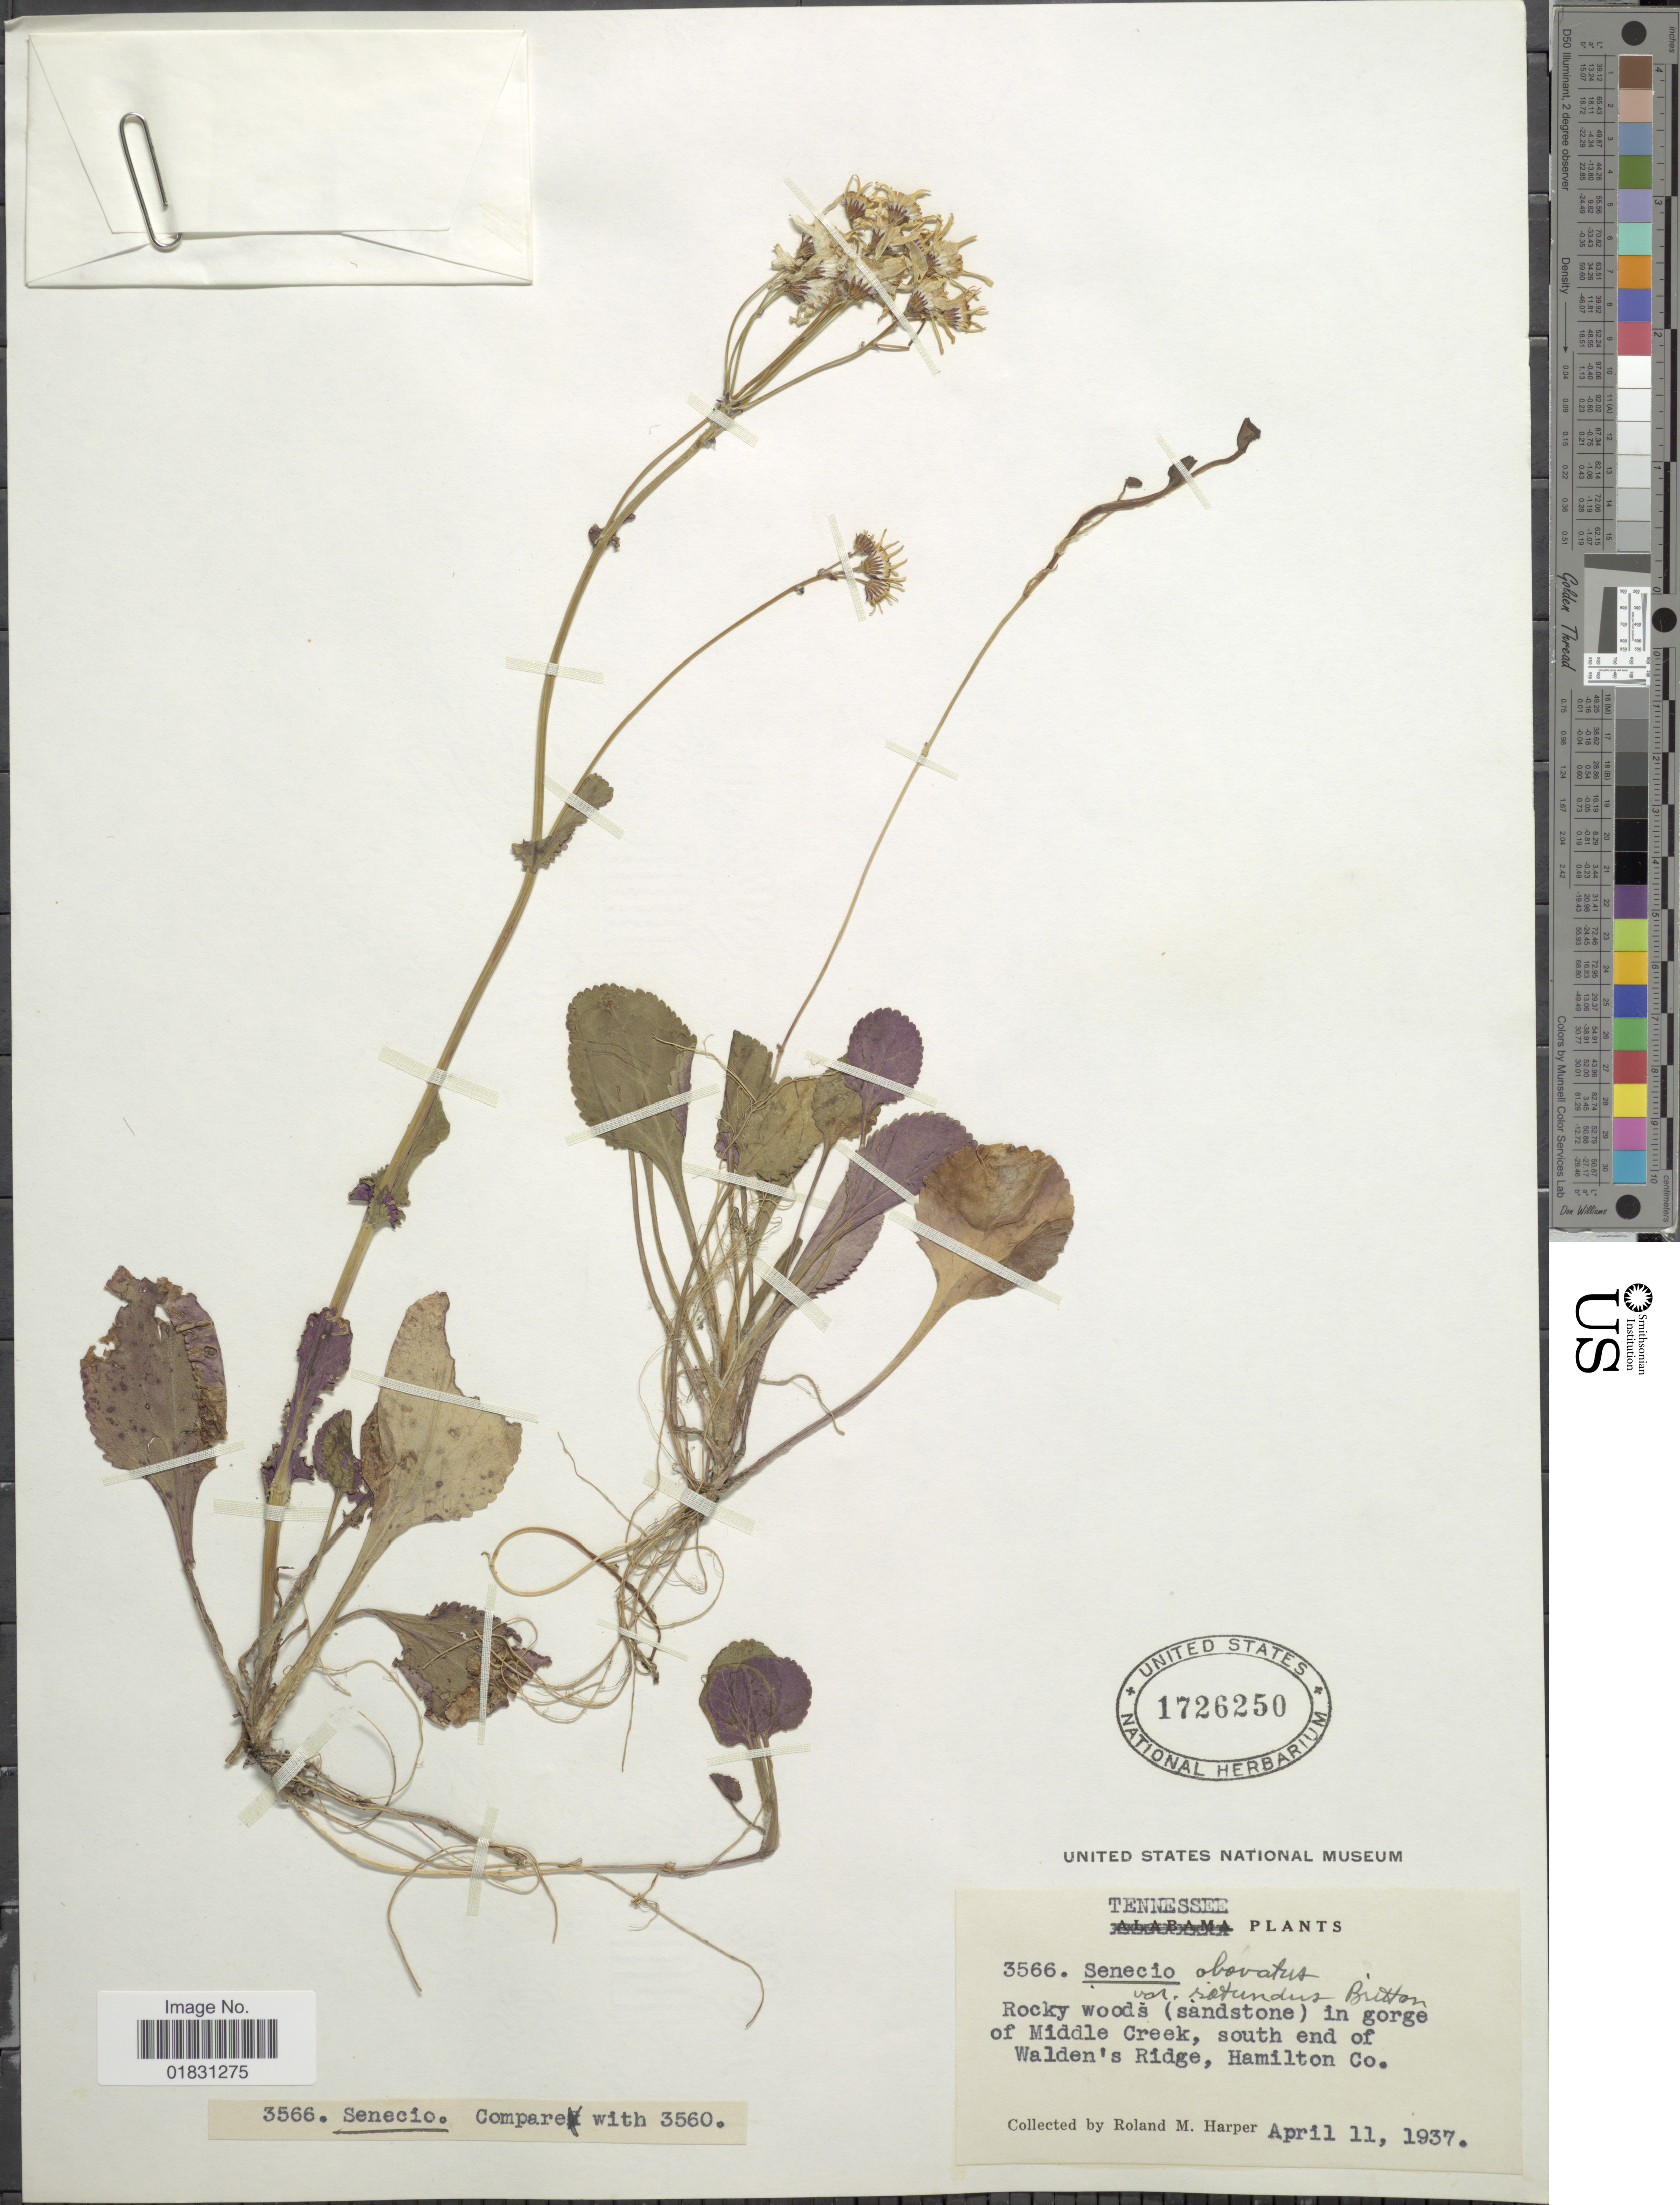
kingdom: Plantae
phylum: Tracheophyta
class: Magnoliopsida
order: Asterales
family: Asteraceae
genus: Packera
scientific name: Packera obovata var. rotundus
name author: Britton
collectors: R. M. Harper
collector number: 3566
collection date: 1937-04-11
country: United States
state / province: Tennessee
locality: Rocky woods (sandstone) in gorge of Middle Creek, south end of Walden's Ridge, Hamilton Co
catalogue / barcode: US 1726250